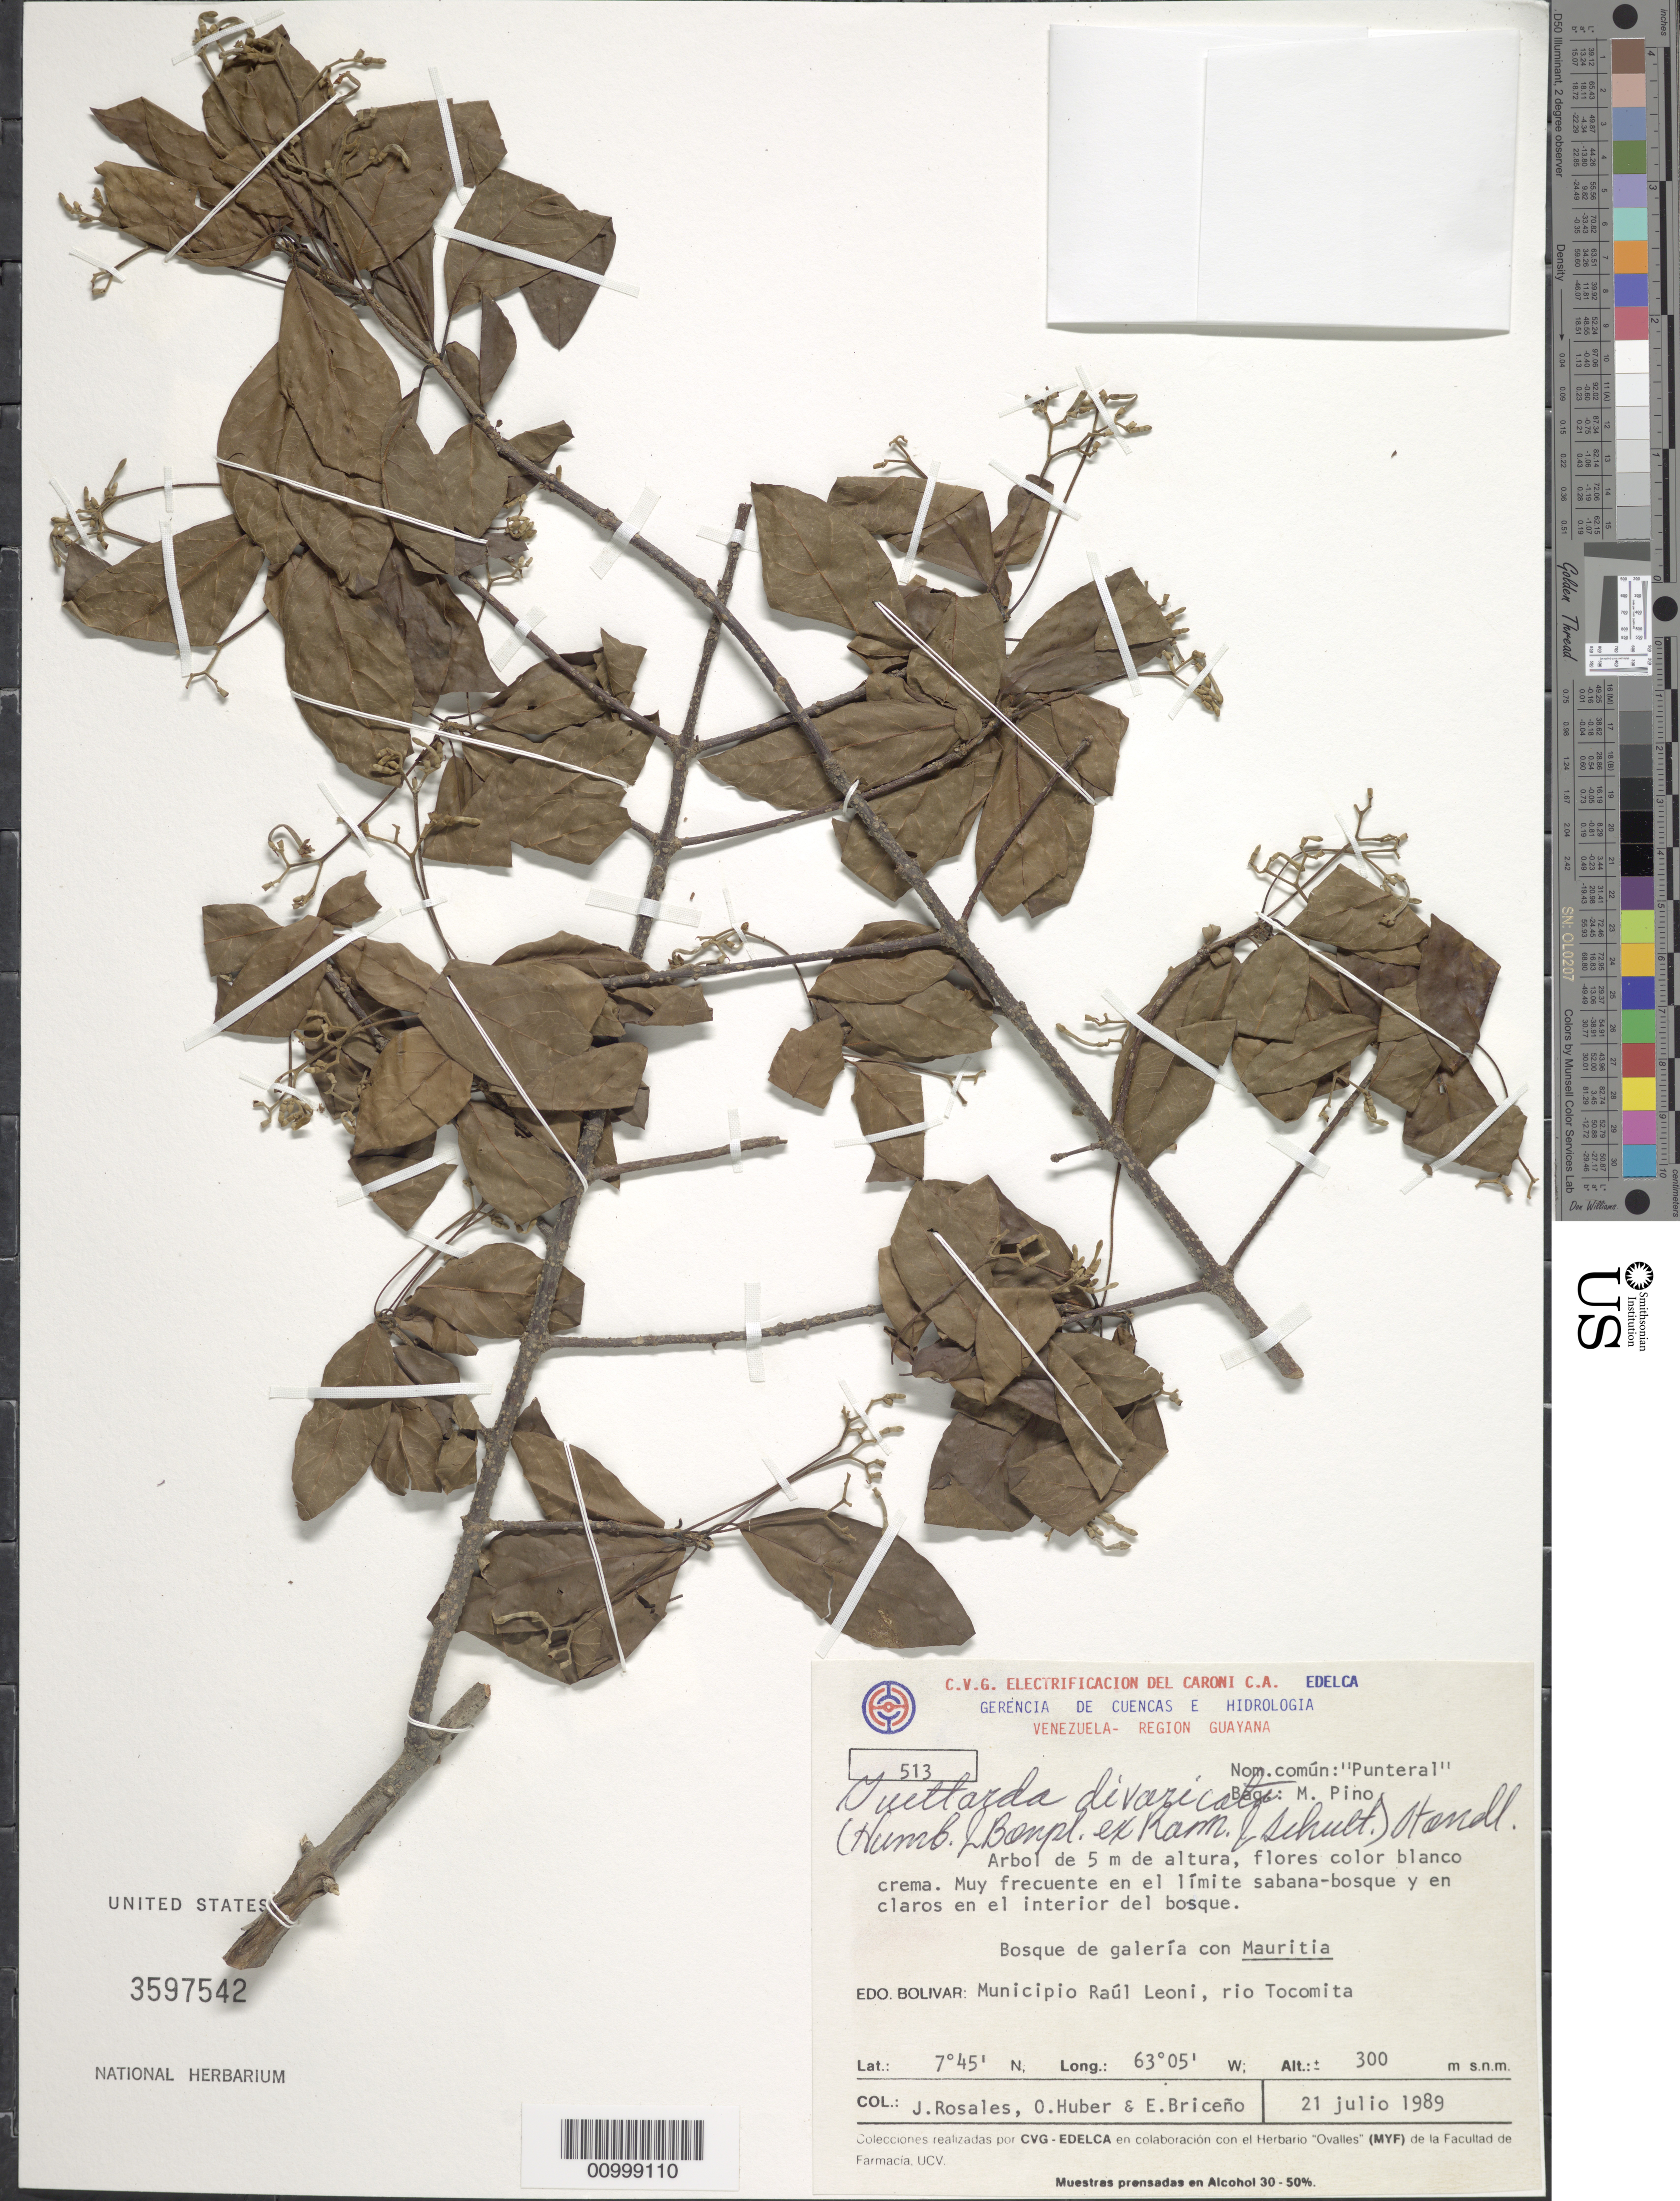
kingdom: Plantae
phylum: Tracheophyta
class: Magnoliopsida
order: Gentianales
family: Rubiaceae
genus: Guettarda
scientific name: Guettarda divaricata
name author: (Humb. & Bonpl. ex Roem. & Schult.) Standl.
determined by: Kirkbride, J. H.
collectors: J. Rosales, O. Huber & E. Briceño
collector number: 513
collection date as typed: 21-Jul-89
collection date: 1989-07-21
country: Venezuela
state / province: Bolívar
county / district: Angostura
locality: Municipio Raúl Leoni [=Angostura], rio Tocomita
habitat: Bosque de galeria con Mauritia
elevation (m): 300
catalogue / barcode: US 3597542